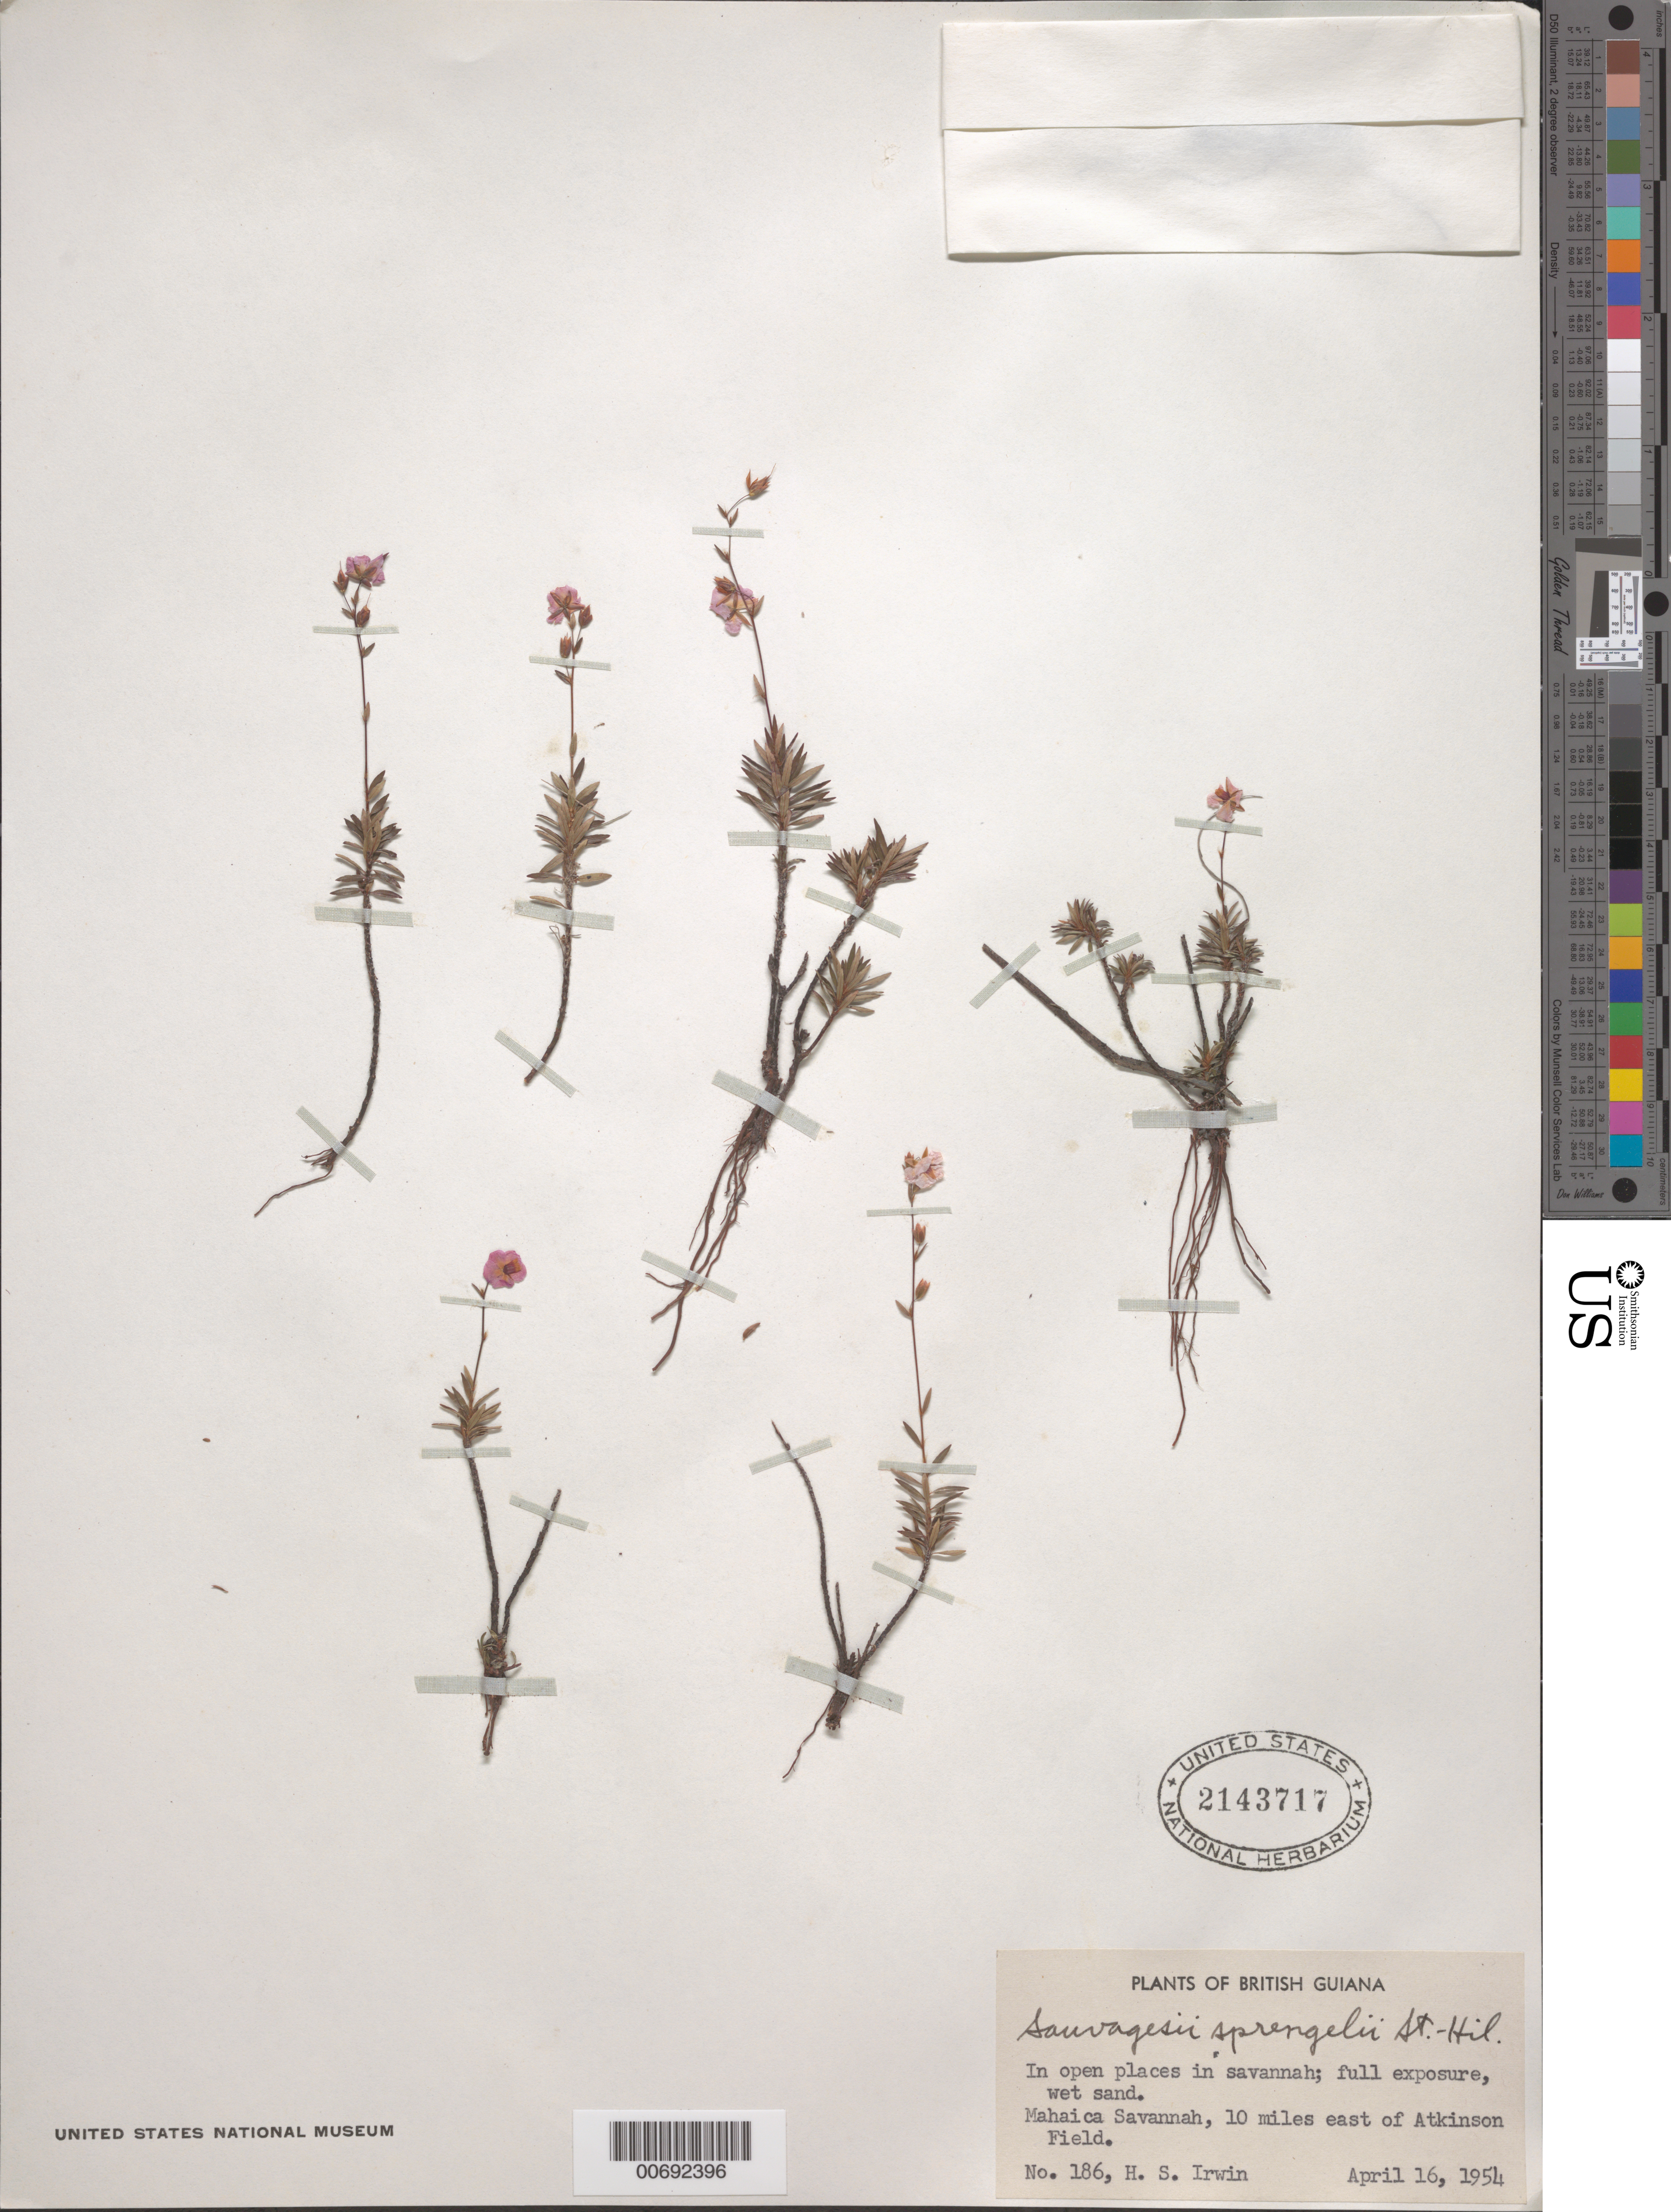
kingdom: Plantae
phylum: Tracheophyta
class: Magnoliopsida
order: Malpighiales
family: Ochnaceae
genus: Sauvagesia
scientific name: Sauvagesia sprengelii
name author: A. St.-Hil.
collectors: H. Irwin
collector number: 186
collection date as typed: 16-Apr-54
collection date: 1954-04-16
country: Guyana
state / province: Demerara-Mahaica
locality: Mahaica Savannah, 10 miles east of Atkinson Field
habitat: Open places in savanna; full exposure, wet sand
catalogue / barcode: US 2143717